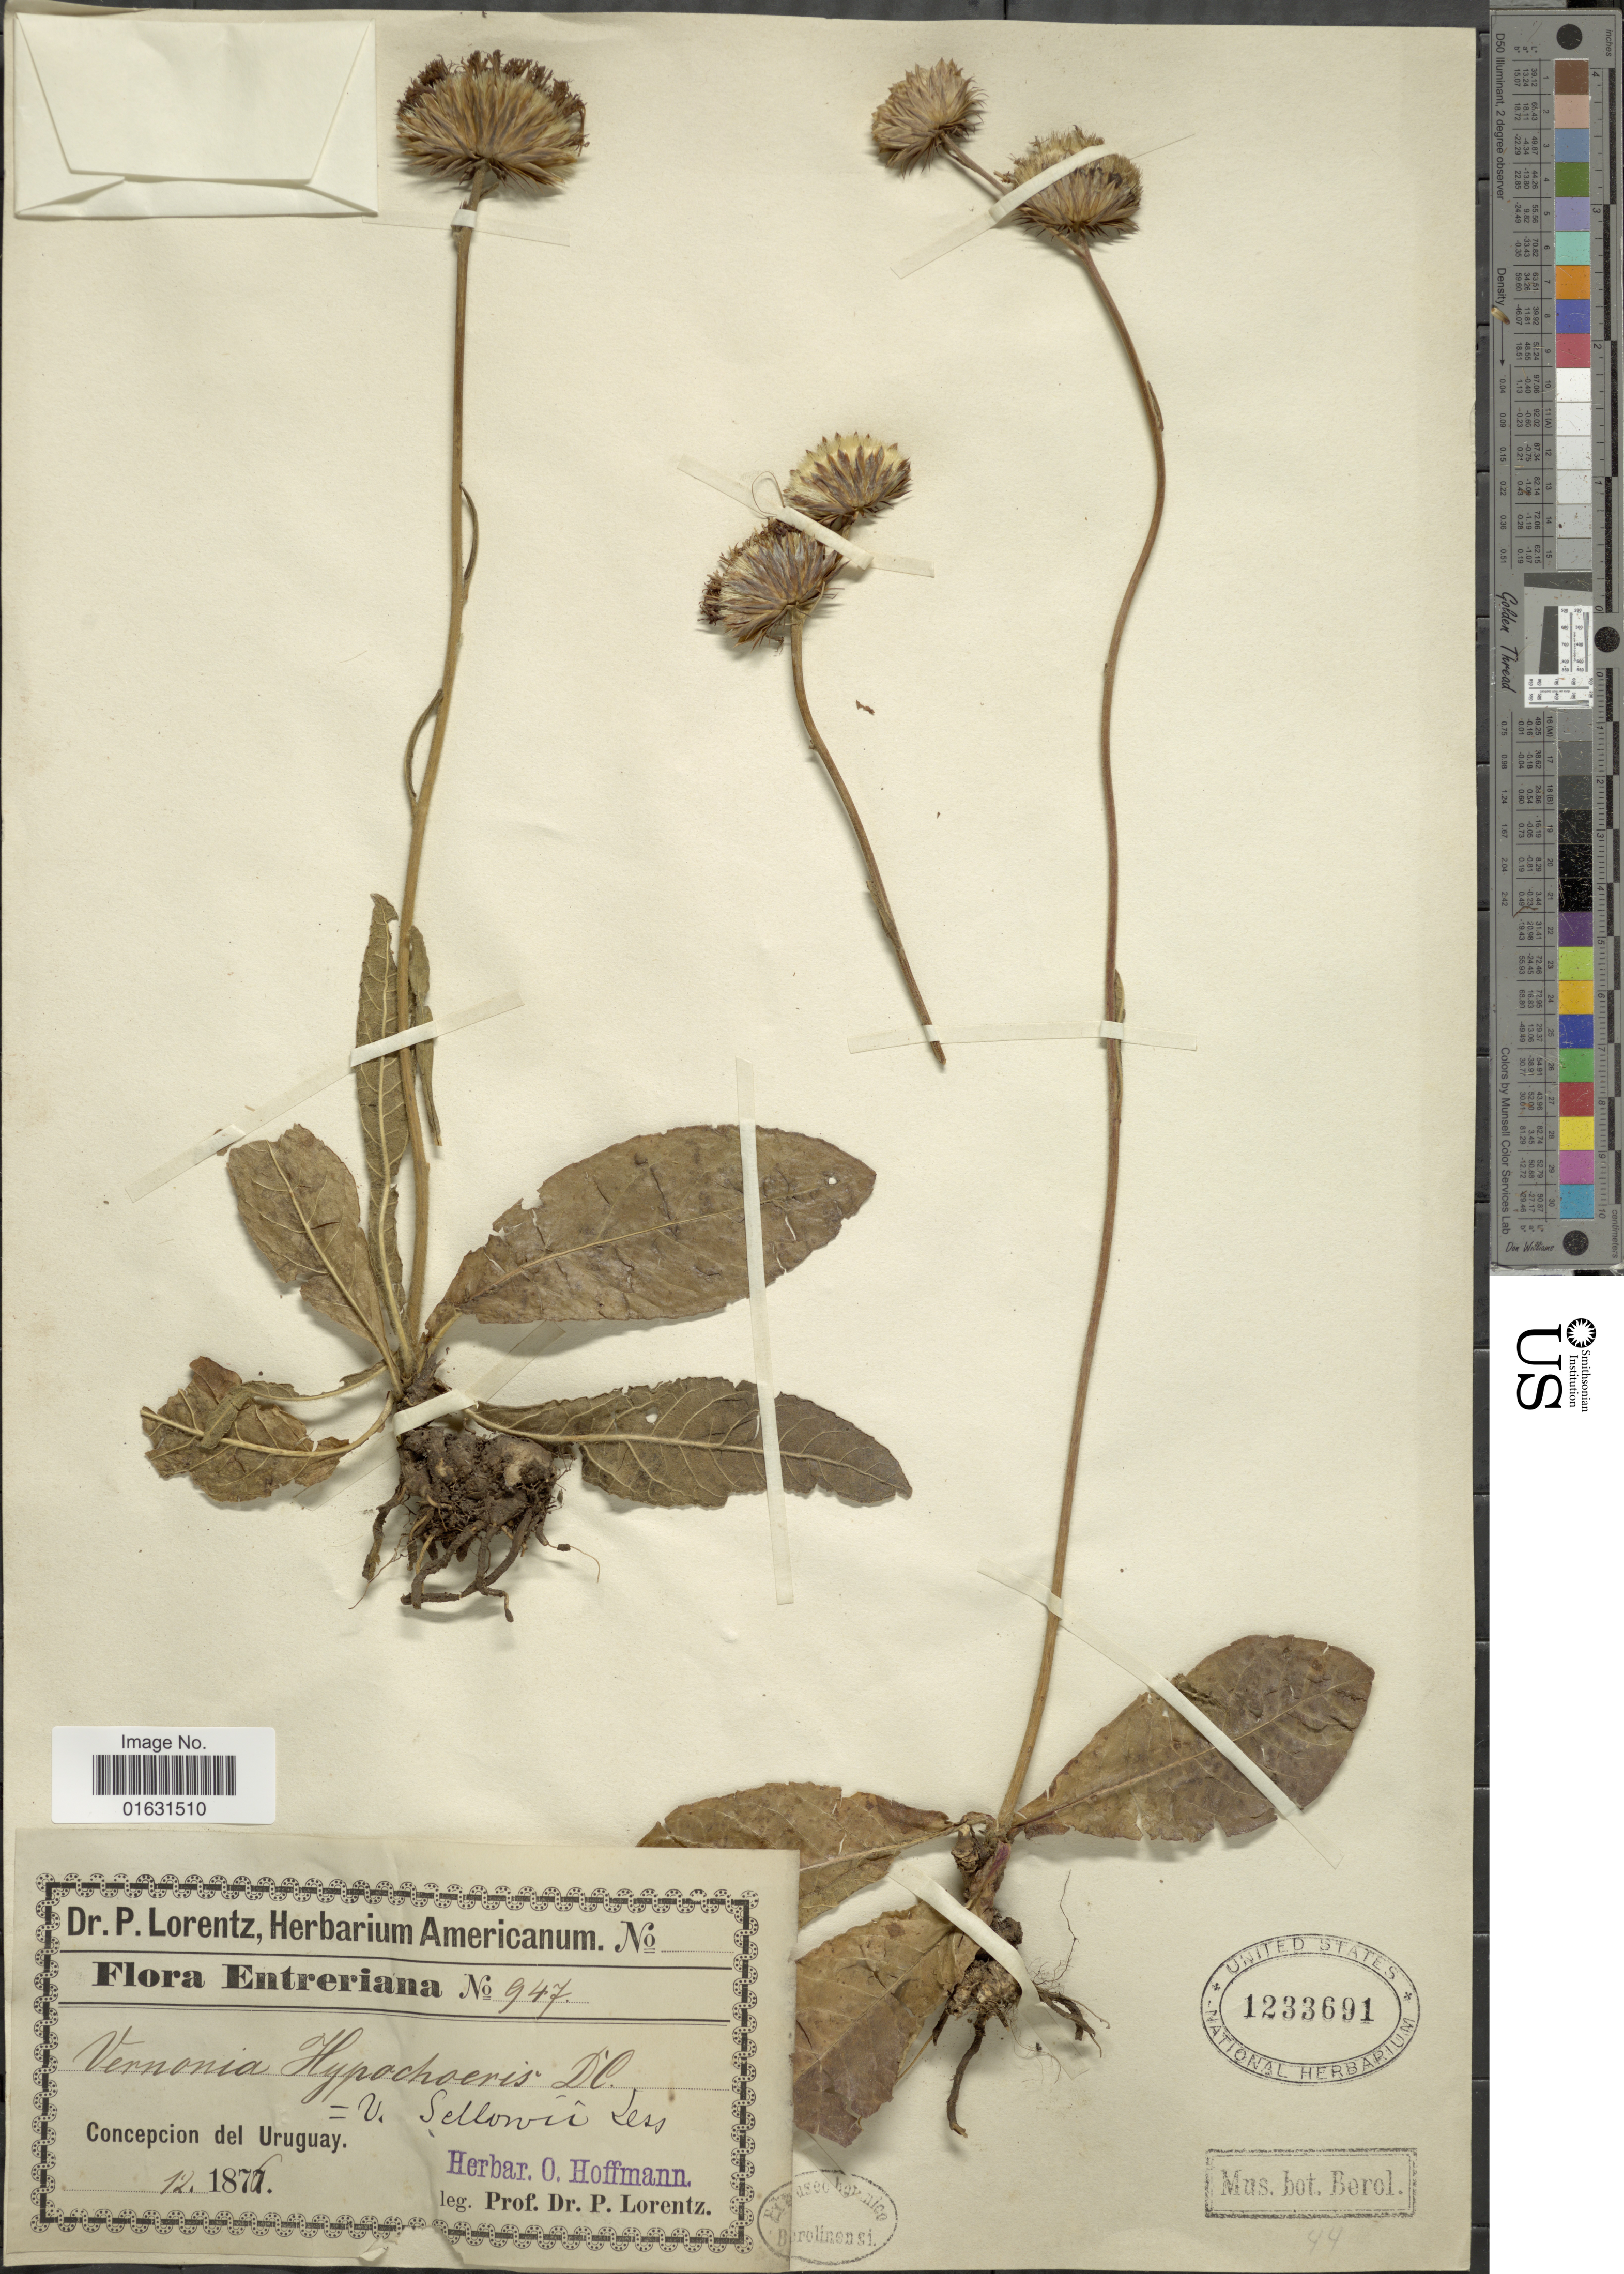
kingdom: Plantae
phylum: Tracheophyta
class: Magnoliopsida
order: Asterales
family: Asteraceae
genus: Lessingianthus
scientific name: Lessingianthus sellowii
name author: (Less.) H. Rob.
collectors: P. G. Lorentz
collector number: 947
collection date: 1976-12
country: Uruguay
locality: Concepcion del Uruguay, Entreriana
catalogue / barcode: US 1233691